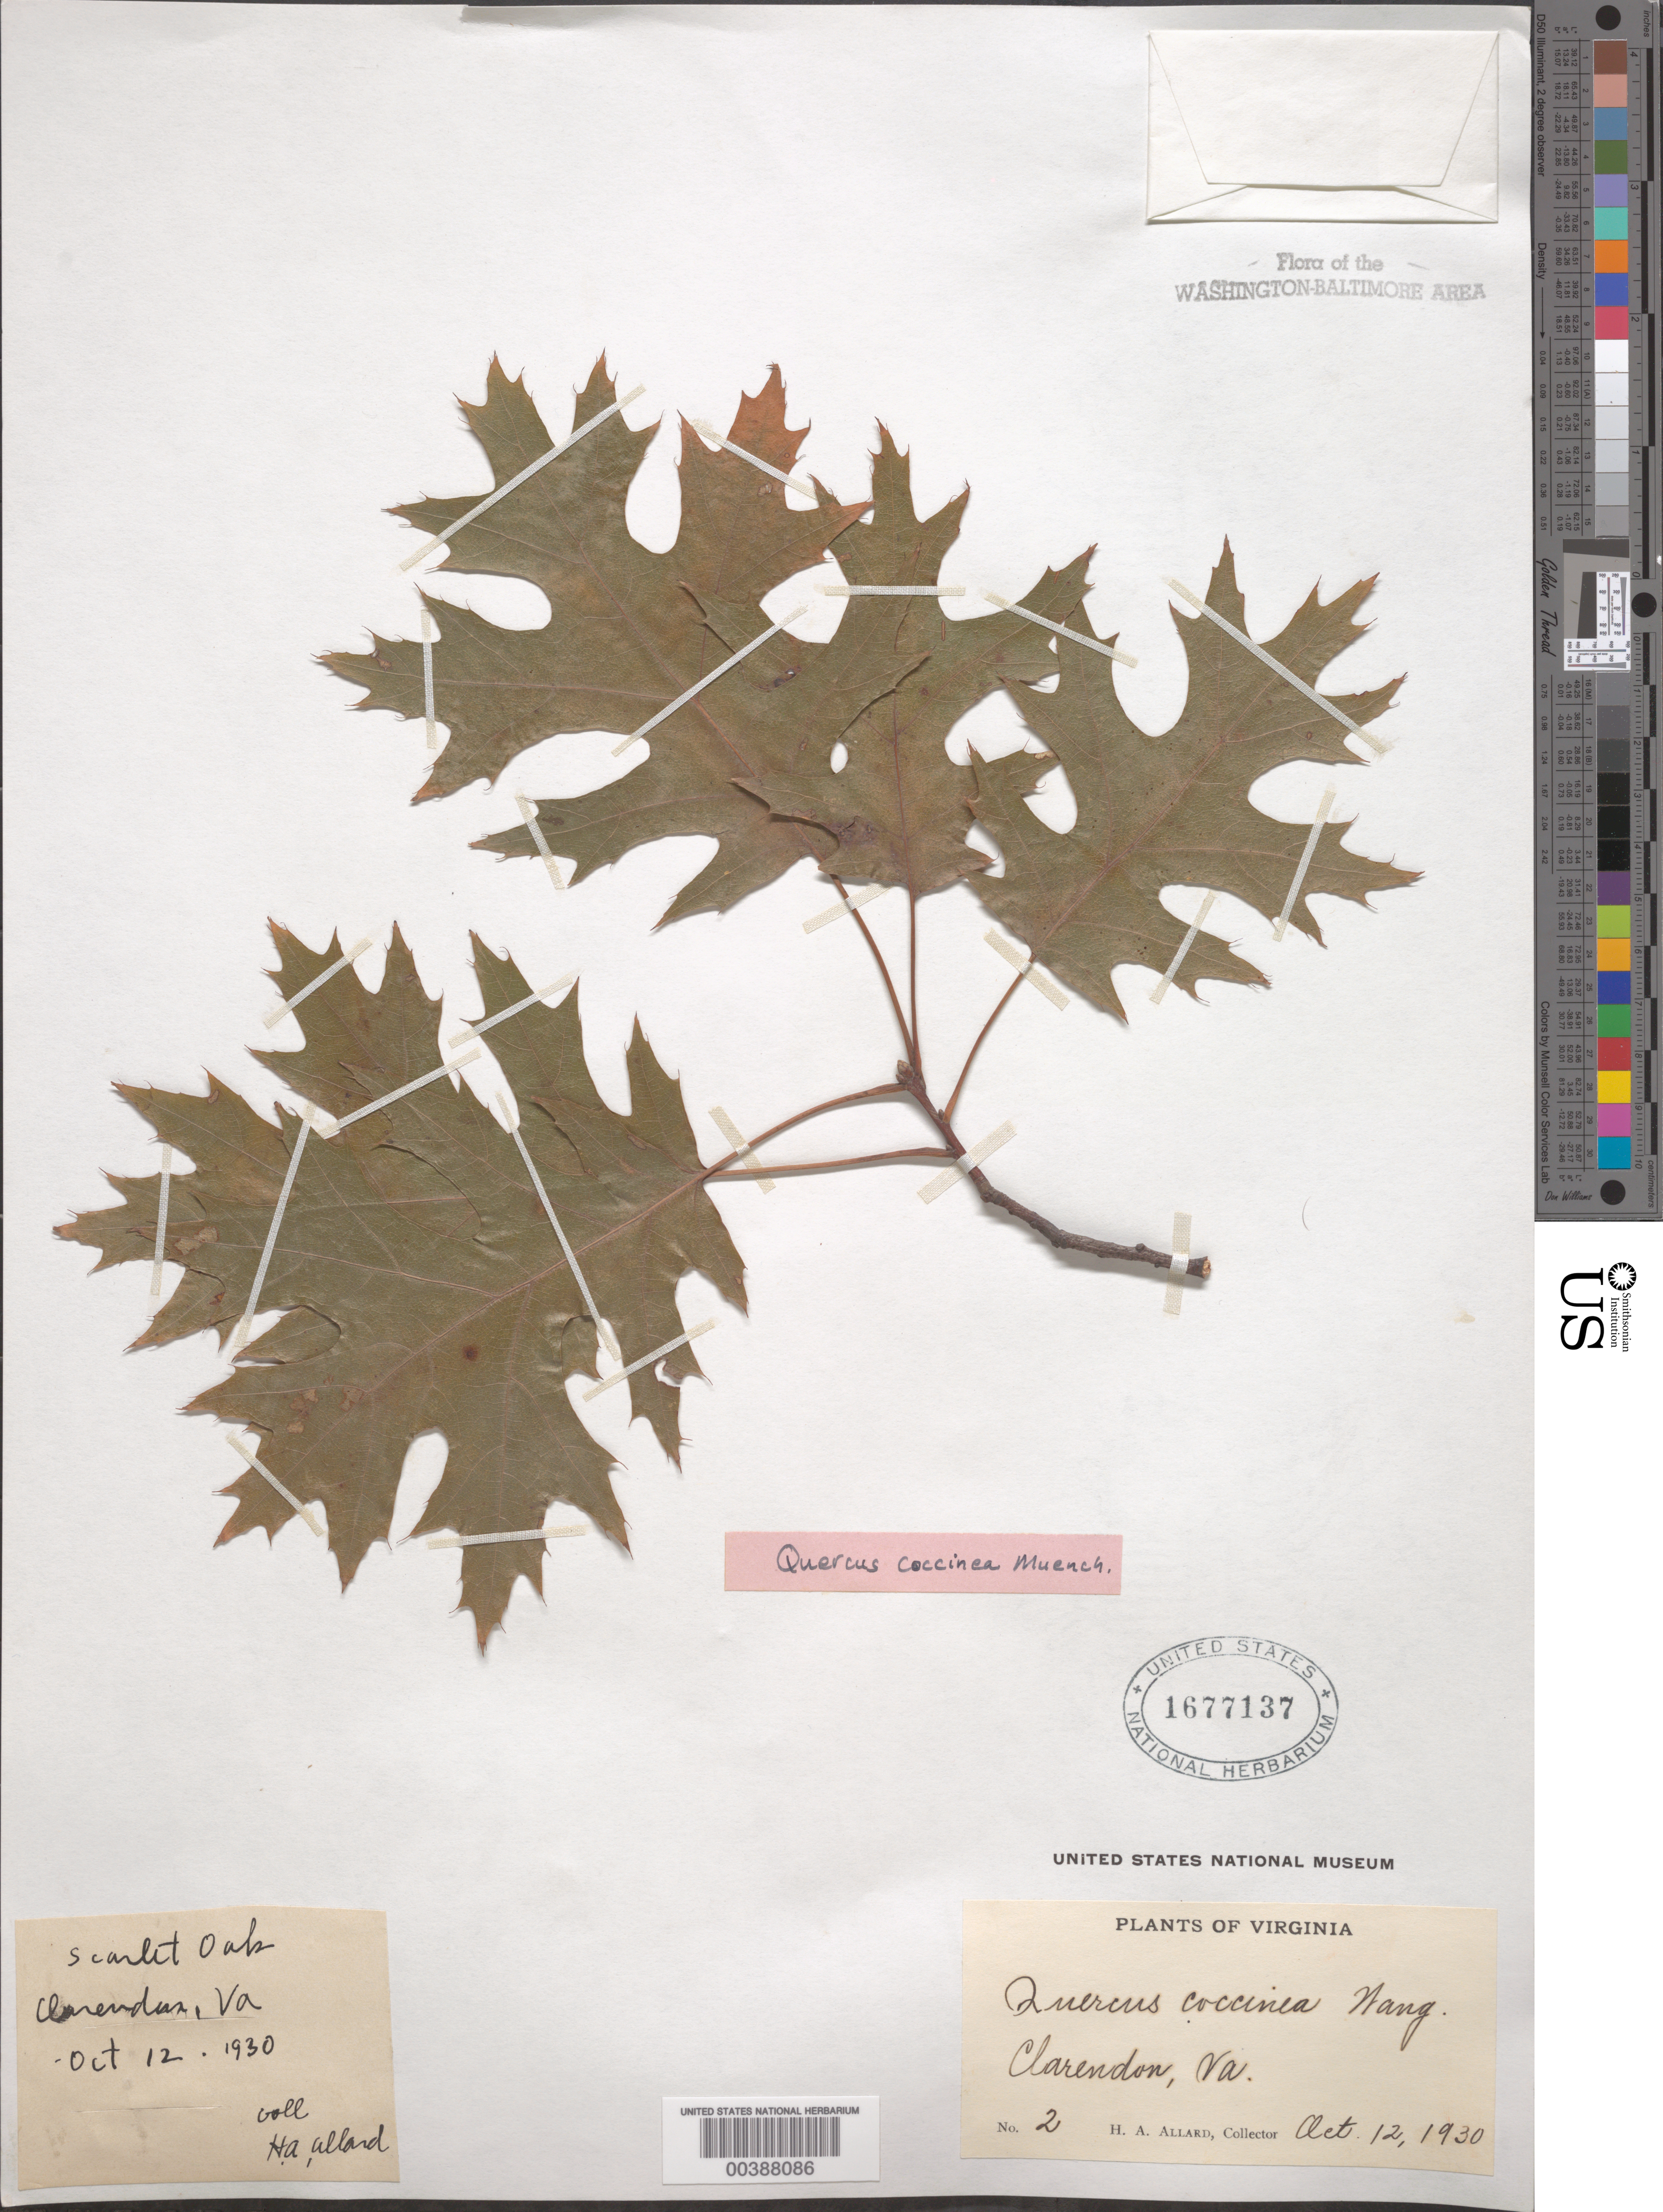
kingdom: Plantae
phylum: Tracheophyta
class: Magnoliopsida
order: Fagales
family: Fagaceae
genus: Quercus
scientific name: Quercus coccinea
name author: Münchh.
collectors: H. A. Allard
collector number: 2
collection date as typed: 12 Oct 1930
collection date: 1930-10-12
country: United States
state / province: Virginia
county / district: Arlington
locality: Clarendon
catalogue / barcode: US 1677137